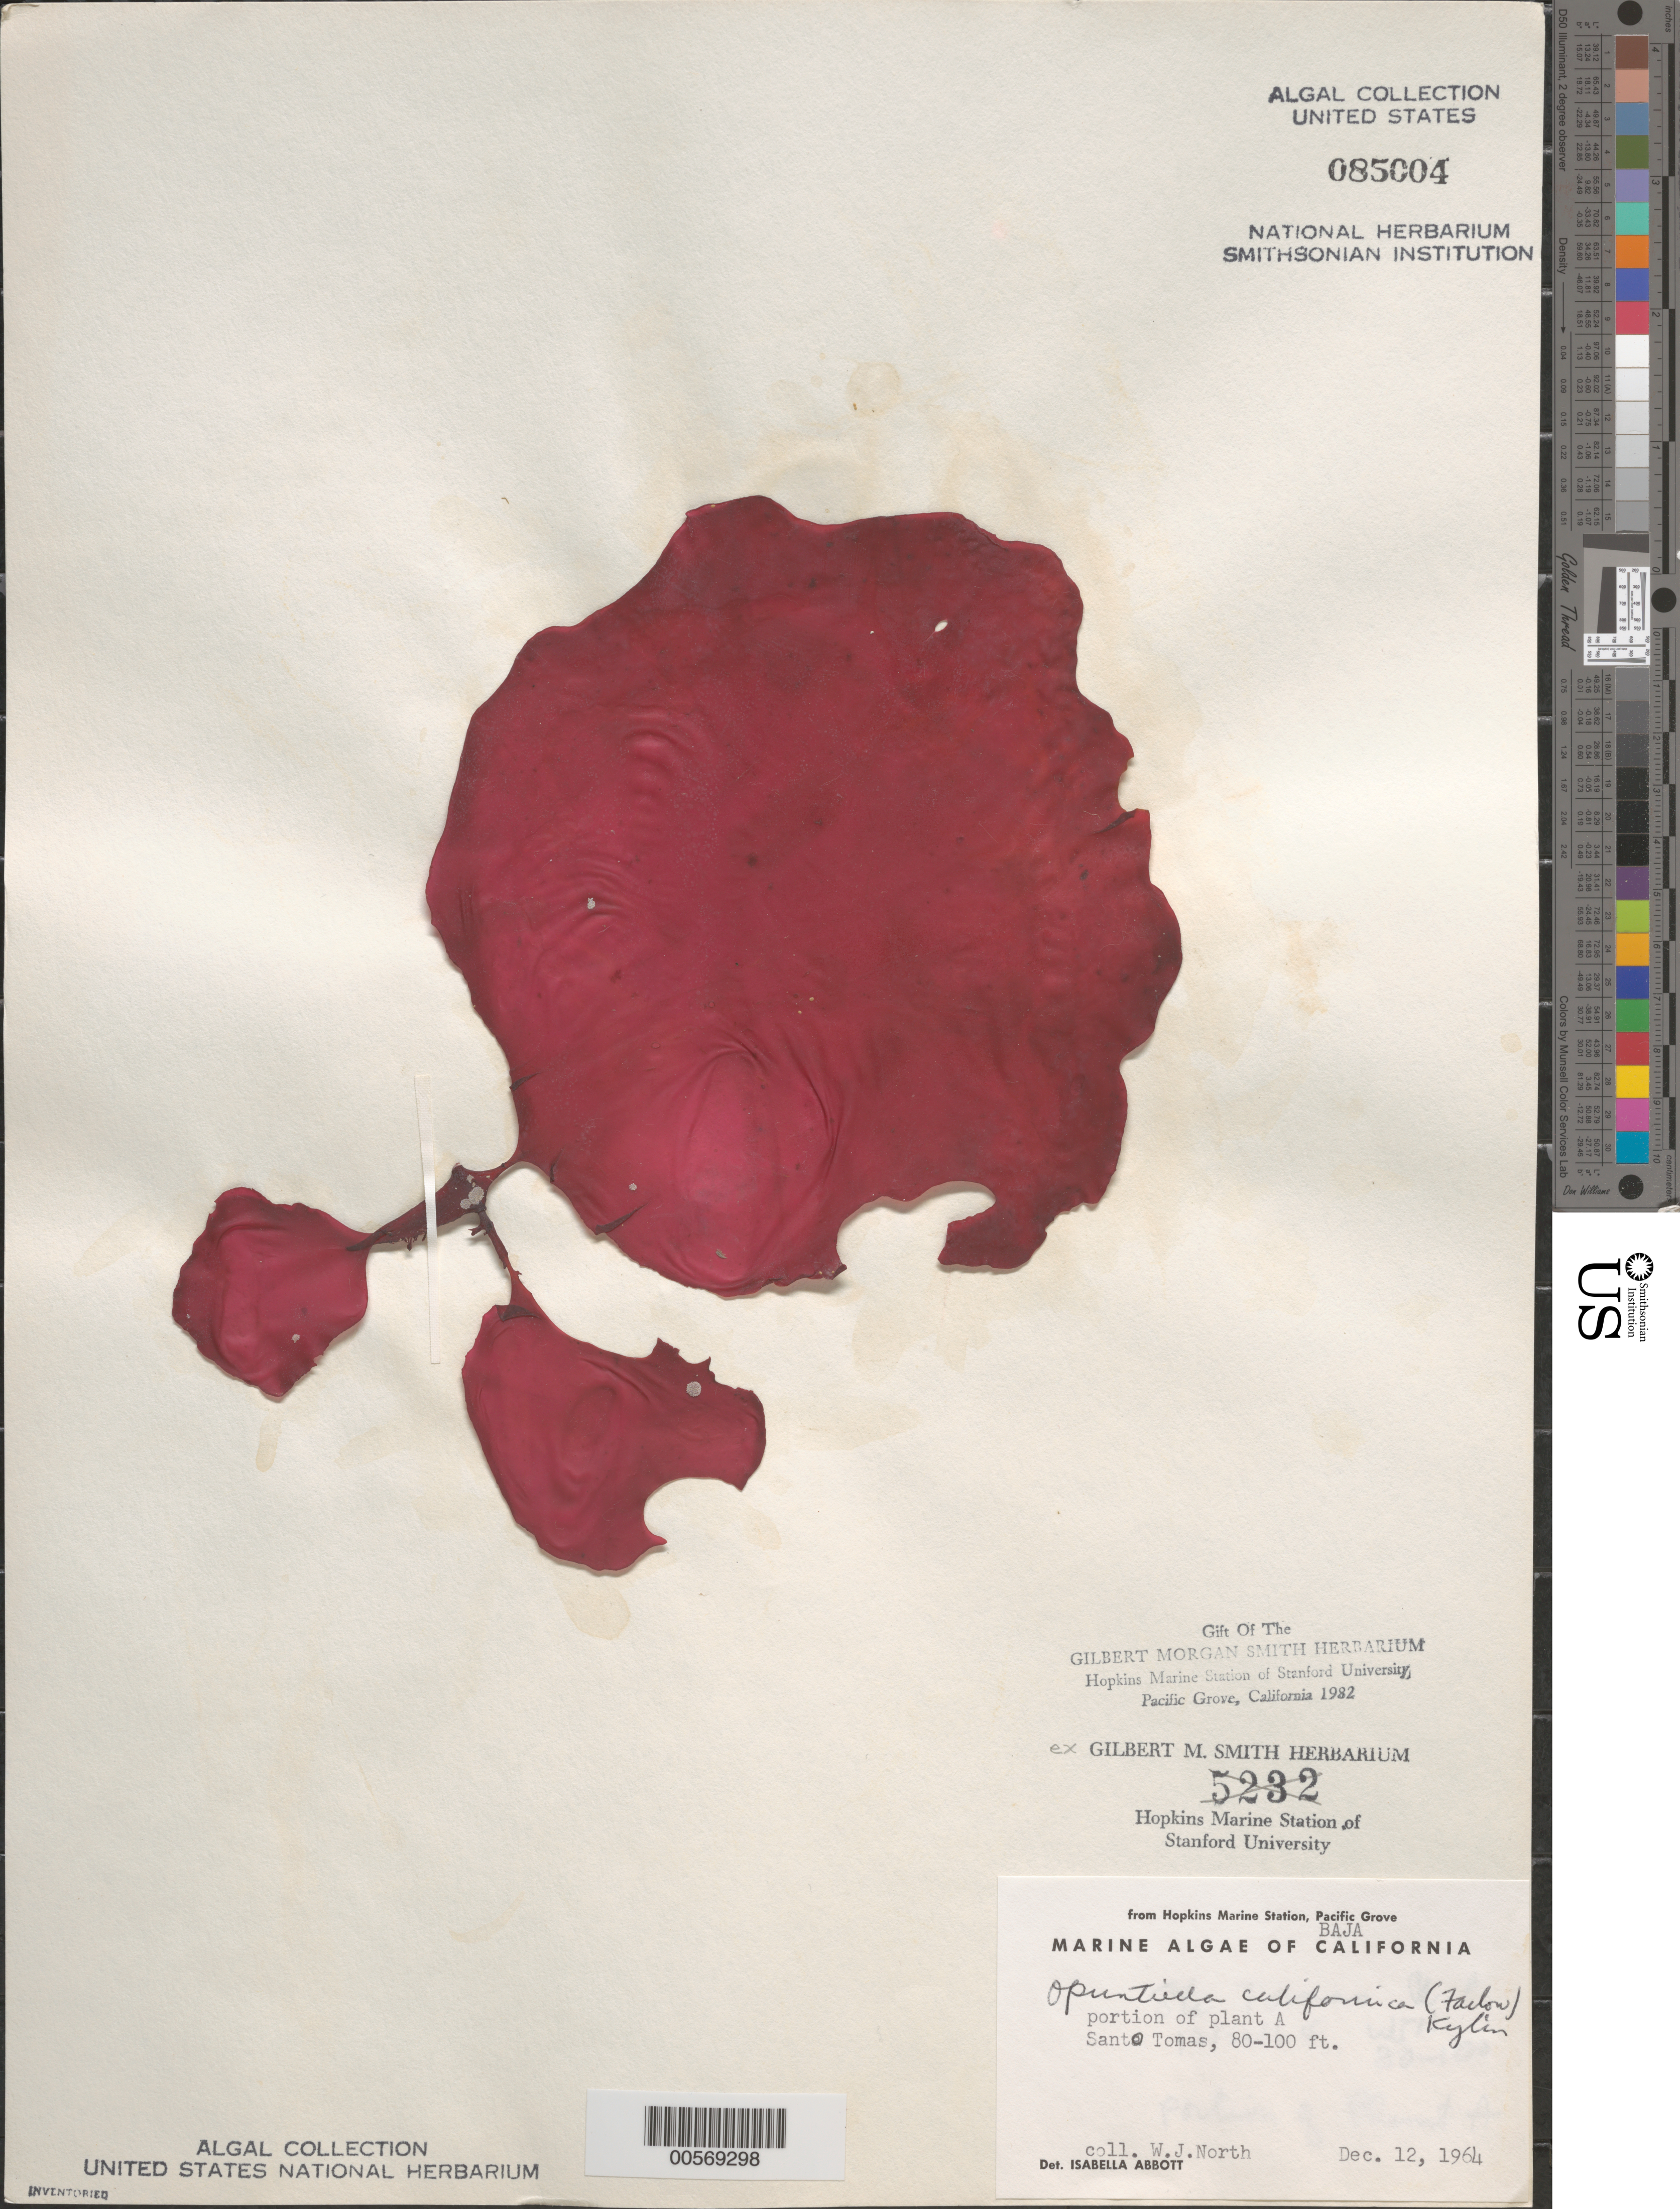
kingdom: Plantae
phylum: Rhodophyta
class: Florideophyceae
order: Gigartinales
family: Furcellariaceae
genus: Opuntiella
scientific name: Opuntiella californica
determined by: Abbott, Isabella A.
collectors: W. North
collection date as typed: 12 Dec 1964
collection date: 1964-12-12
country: Mexico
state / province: Baja California Norte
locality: Santo Tomas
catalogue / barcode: US 85004